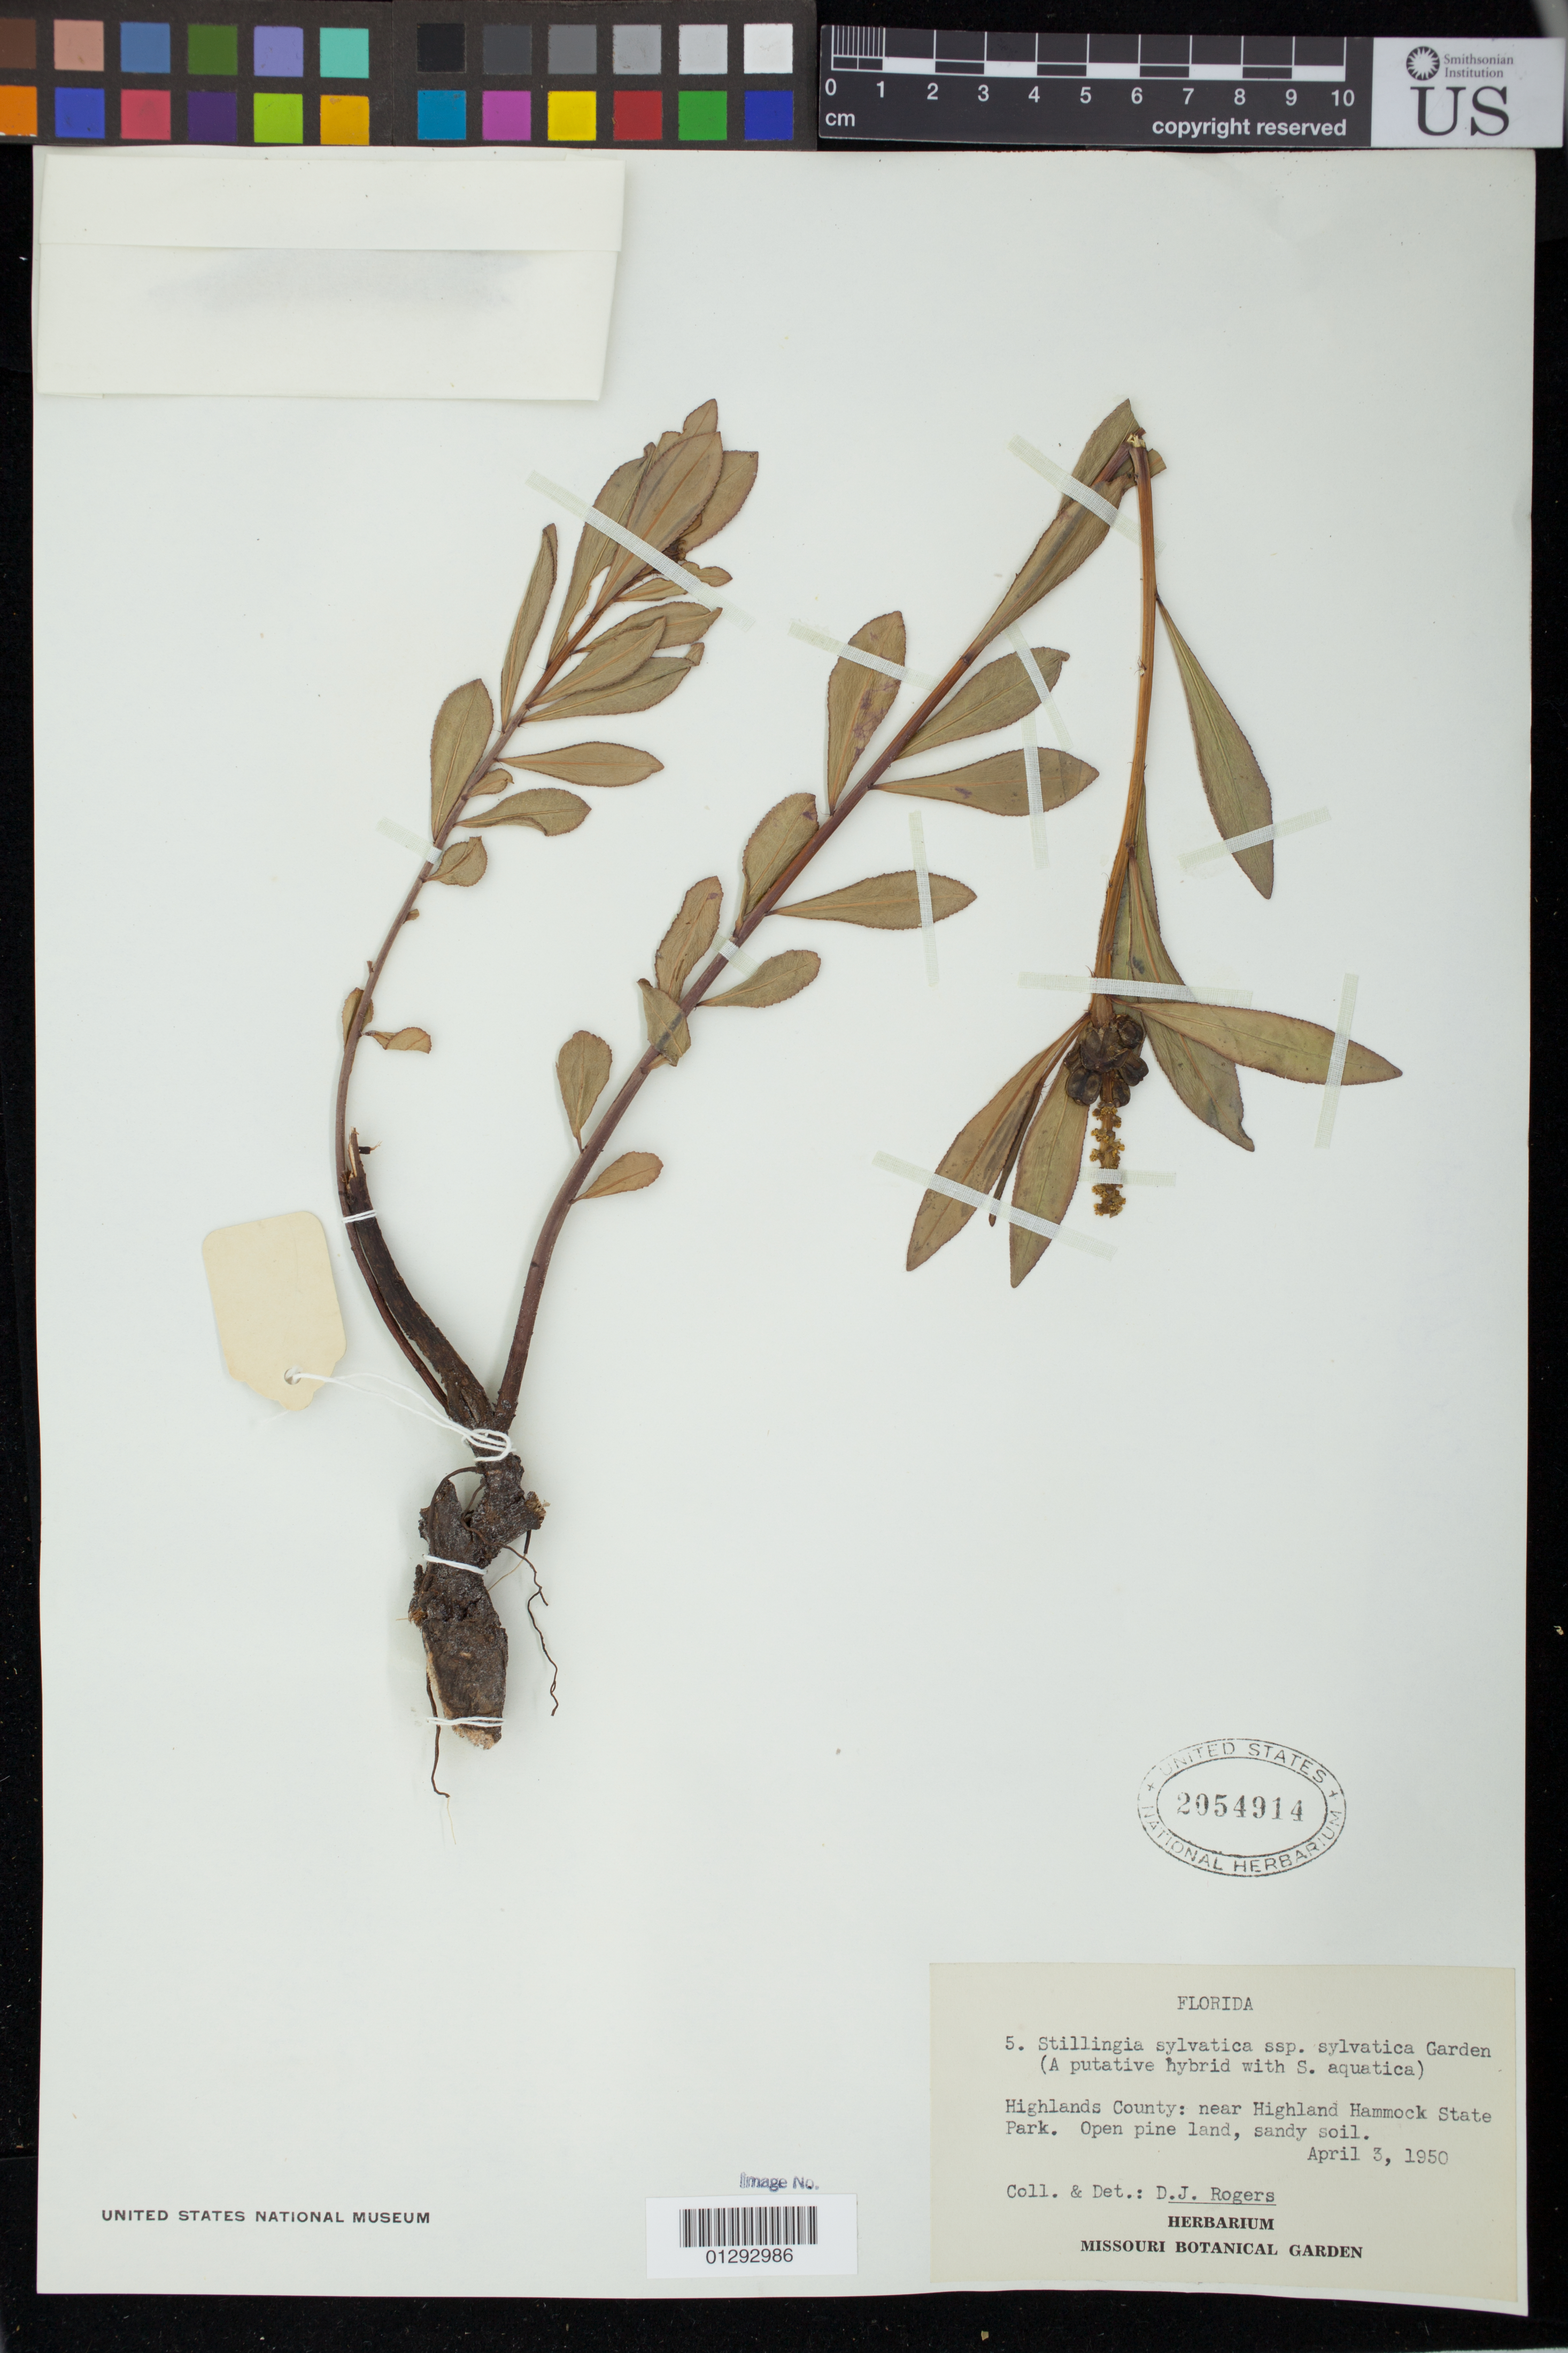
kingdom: Plantae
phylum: Tracheophyta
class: Magnoliopsida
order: Malpighiales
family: Euphorbiaceae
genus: Stillingia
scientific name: Stillingia sylvatica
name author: L.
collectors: D. J. Rogers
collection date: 1950-04-03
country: United States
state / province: Florida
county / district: Highlands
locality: near Highlands Hammock State Park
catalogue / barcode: US 2054914